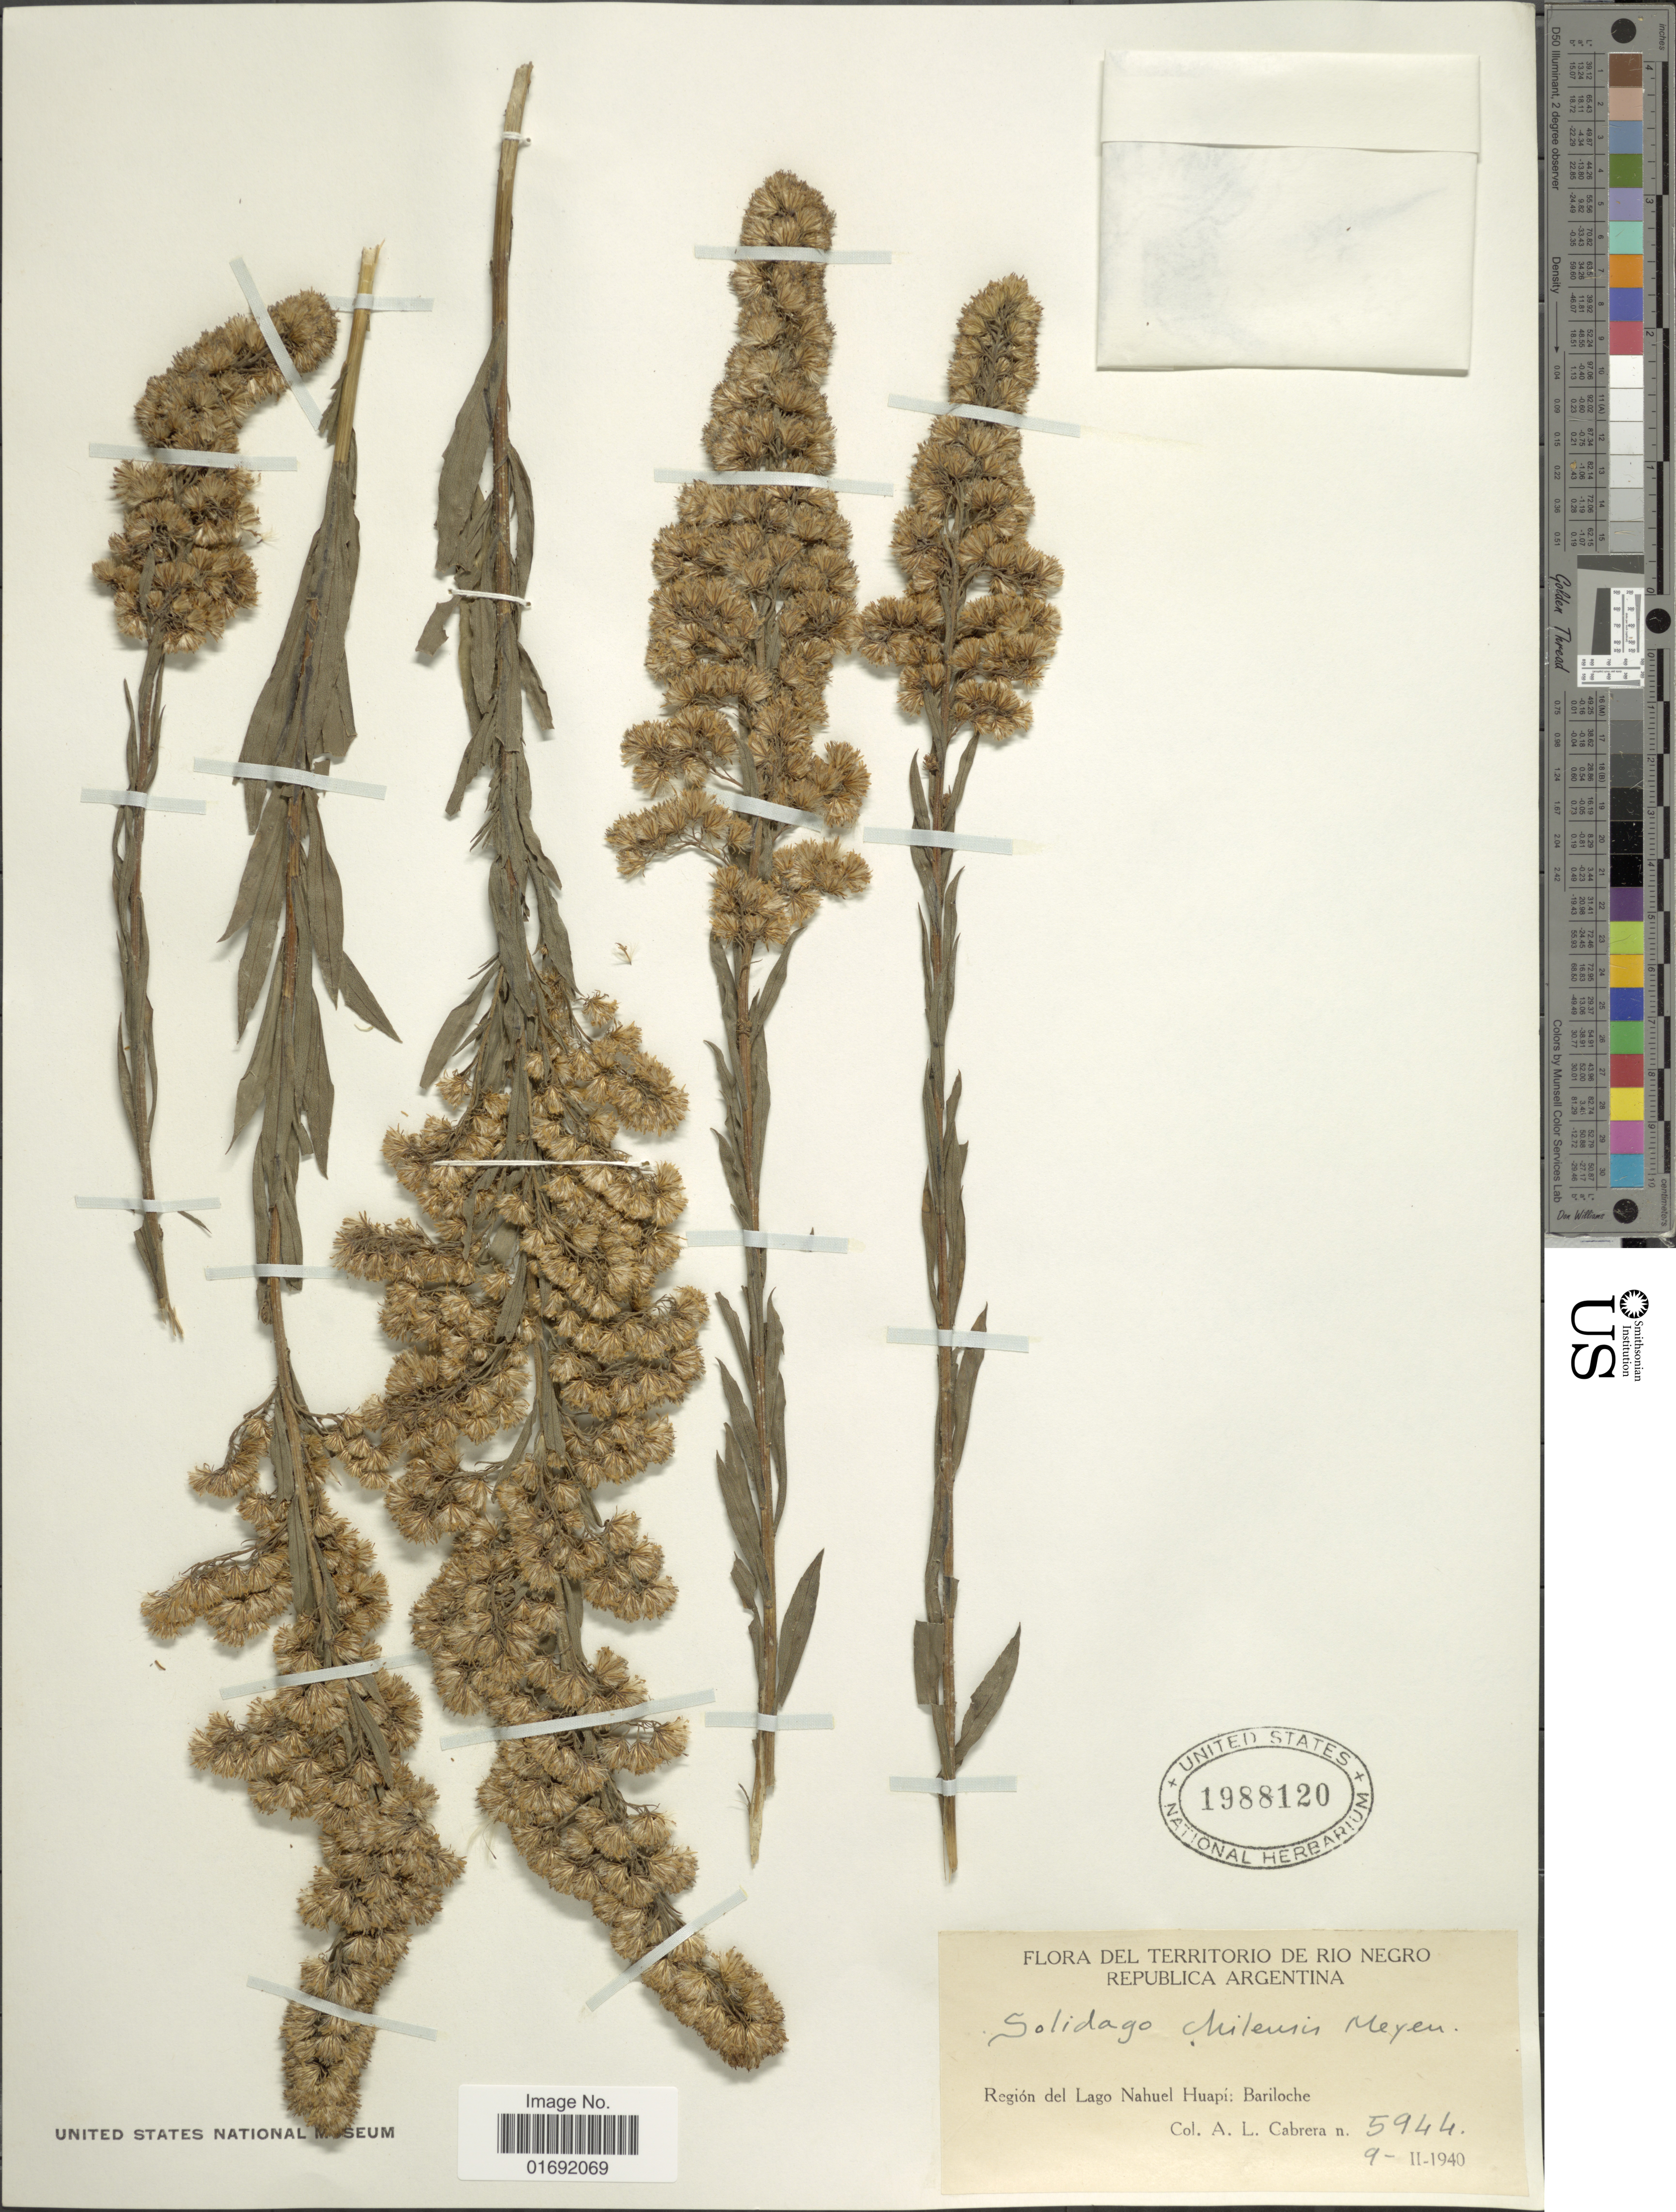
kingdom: Plantae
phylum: Tracheophyta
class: Magnoliopsida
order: Asterales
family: Asteraceae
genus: Solidago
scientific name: Solidago chilensis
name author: Meyen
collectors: A. L. Cabrera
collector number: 5944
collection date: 1940-02-09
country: Argentina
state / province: Rio Negro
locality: Republica Argentina, region del Lago Nahuel Huapi, Bariloche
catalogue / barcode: US 1988120